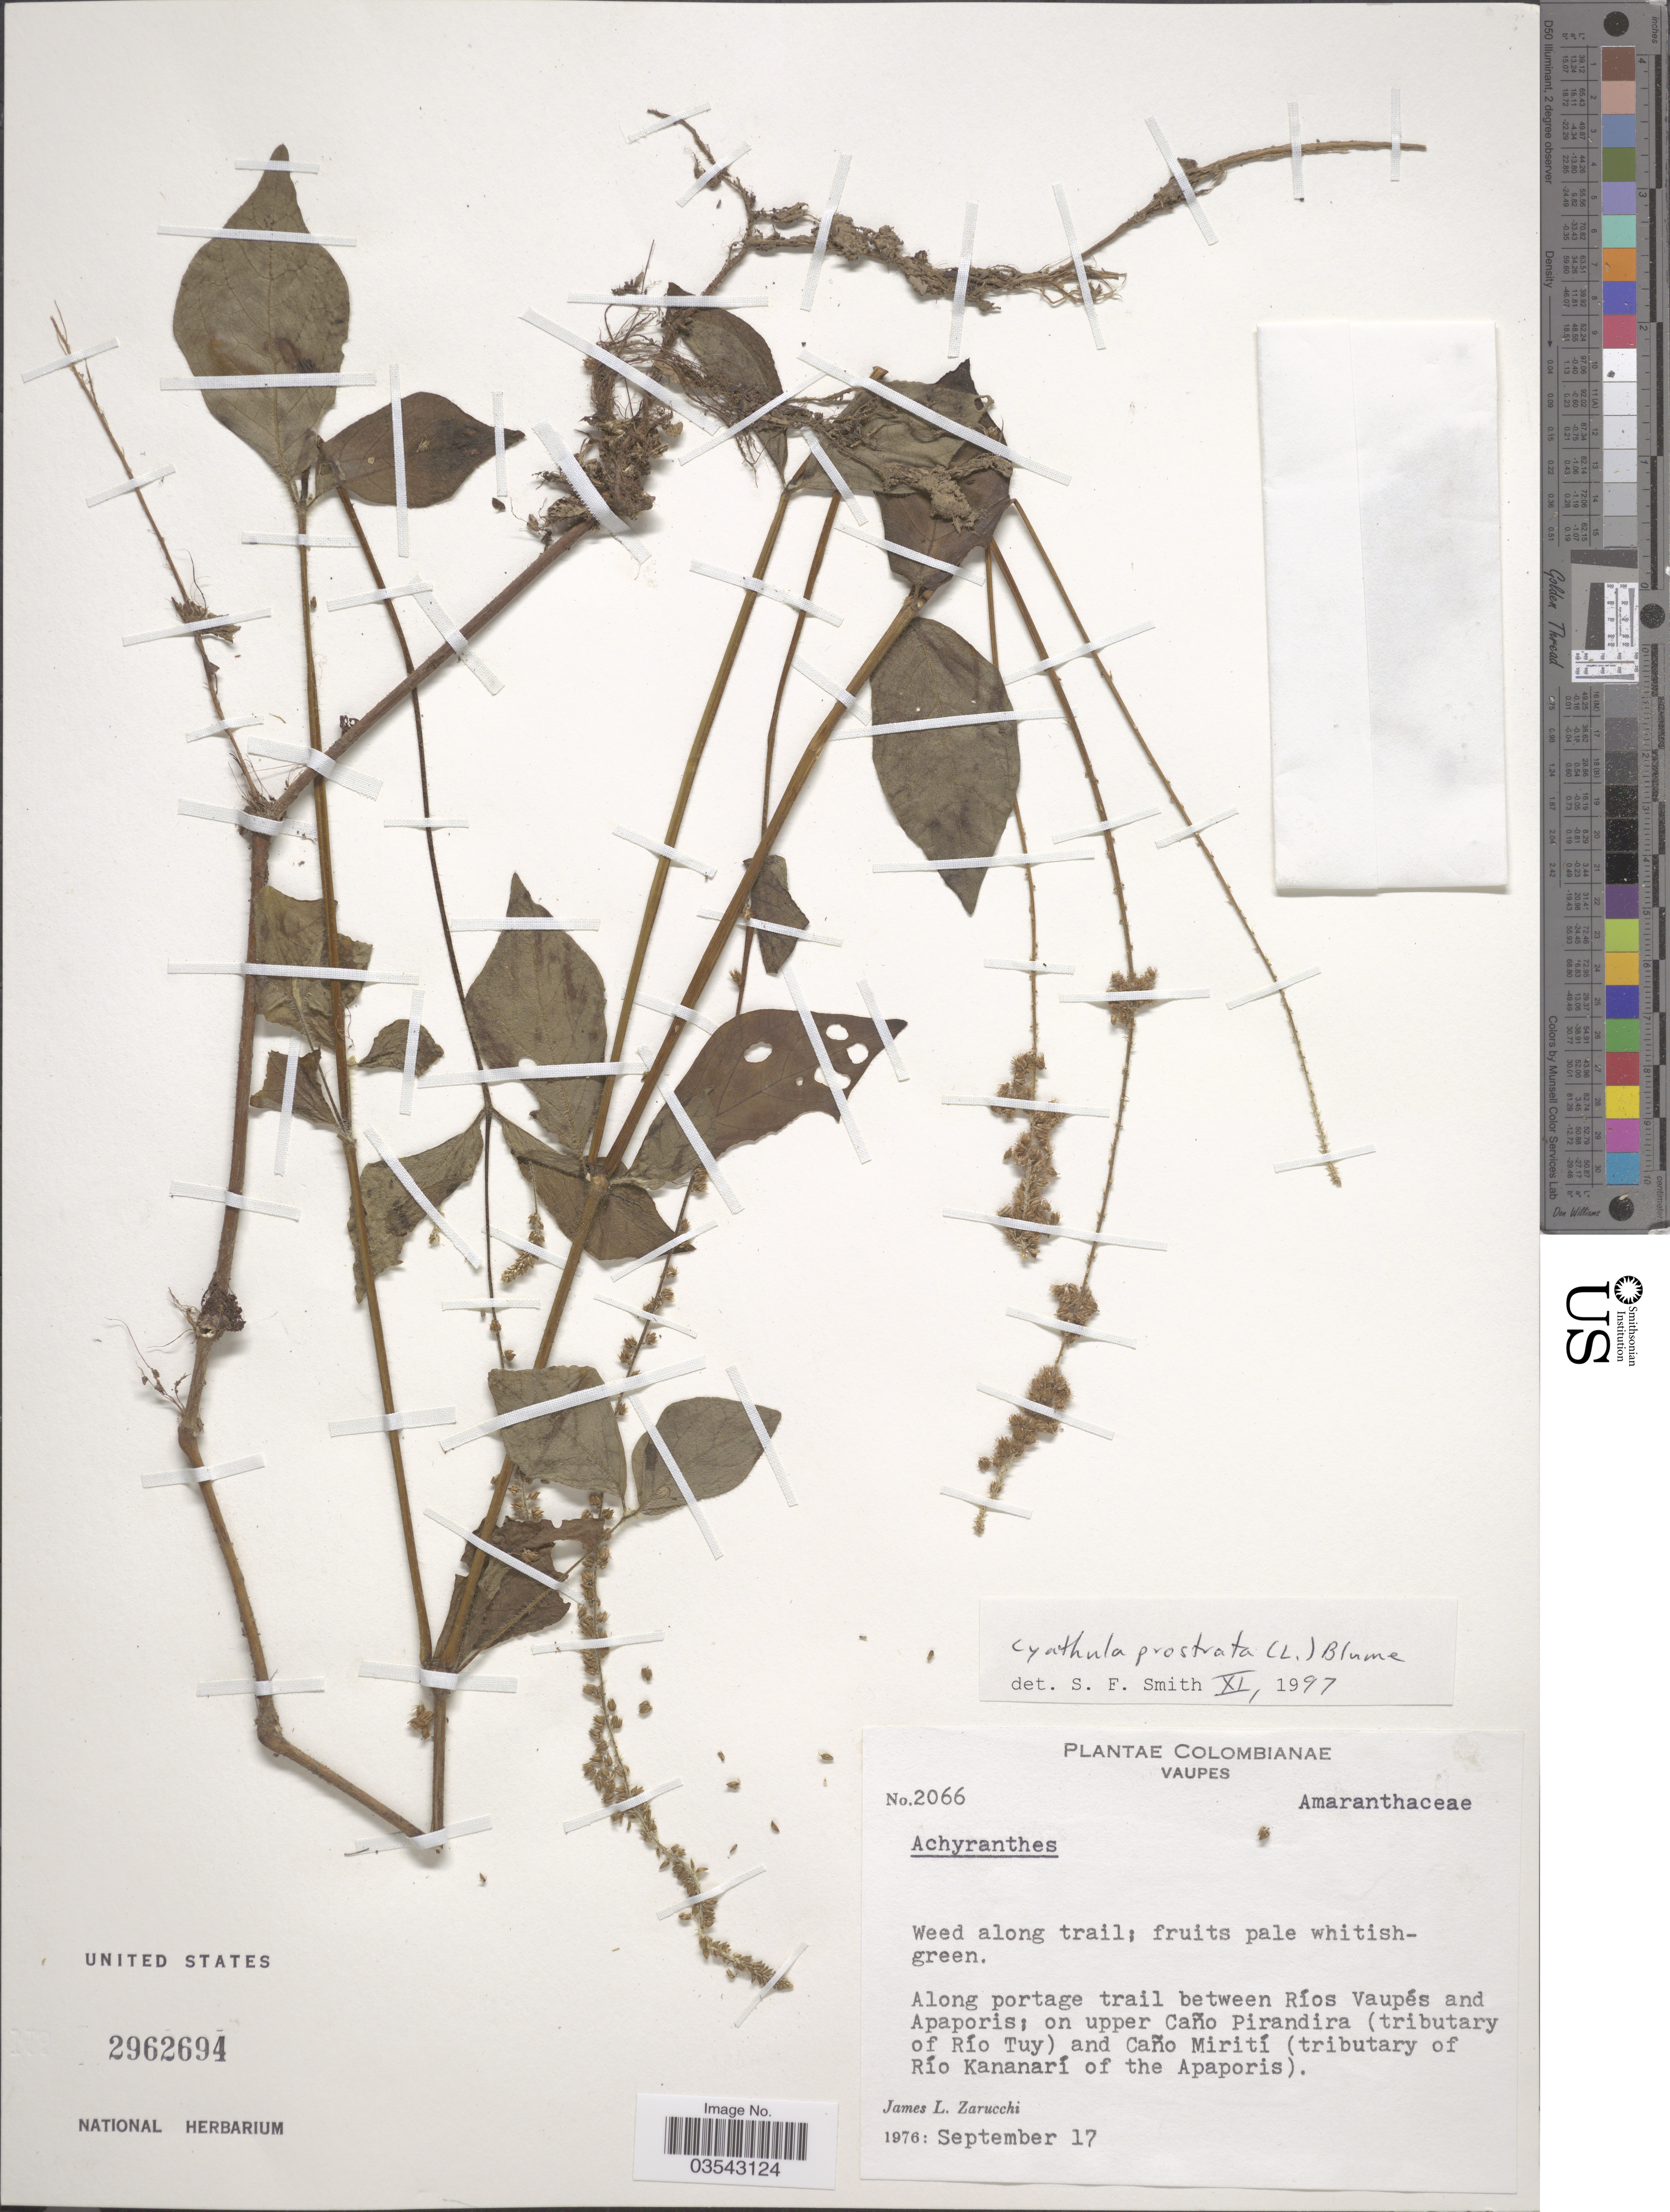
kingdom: Plantae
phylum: Tracheophyta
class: Magnoliopsida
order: Caryophyllales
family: Amaranthaceae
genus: Cyathula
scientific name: Cyathula prostrata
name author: (L.) Blume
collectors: J. L. Zarucchi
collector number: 2066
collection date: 1976-09-17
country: Colombia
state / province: Vaupés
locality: Along portage trail between Ríos Vaupés and Apaporis; on upper Caño Pirandira (tributary of Río Tuy) and Caño Mirití (tributary of Río Kananarí of the Apaporis).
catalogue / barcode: US 2962694